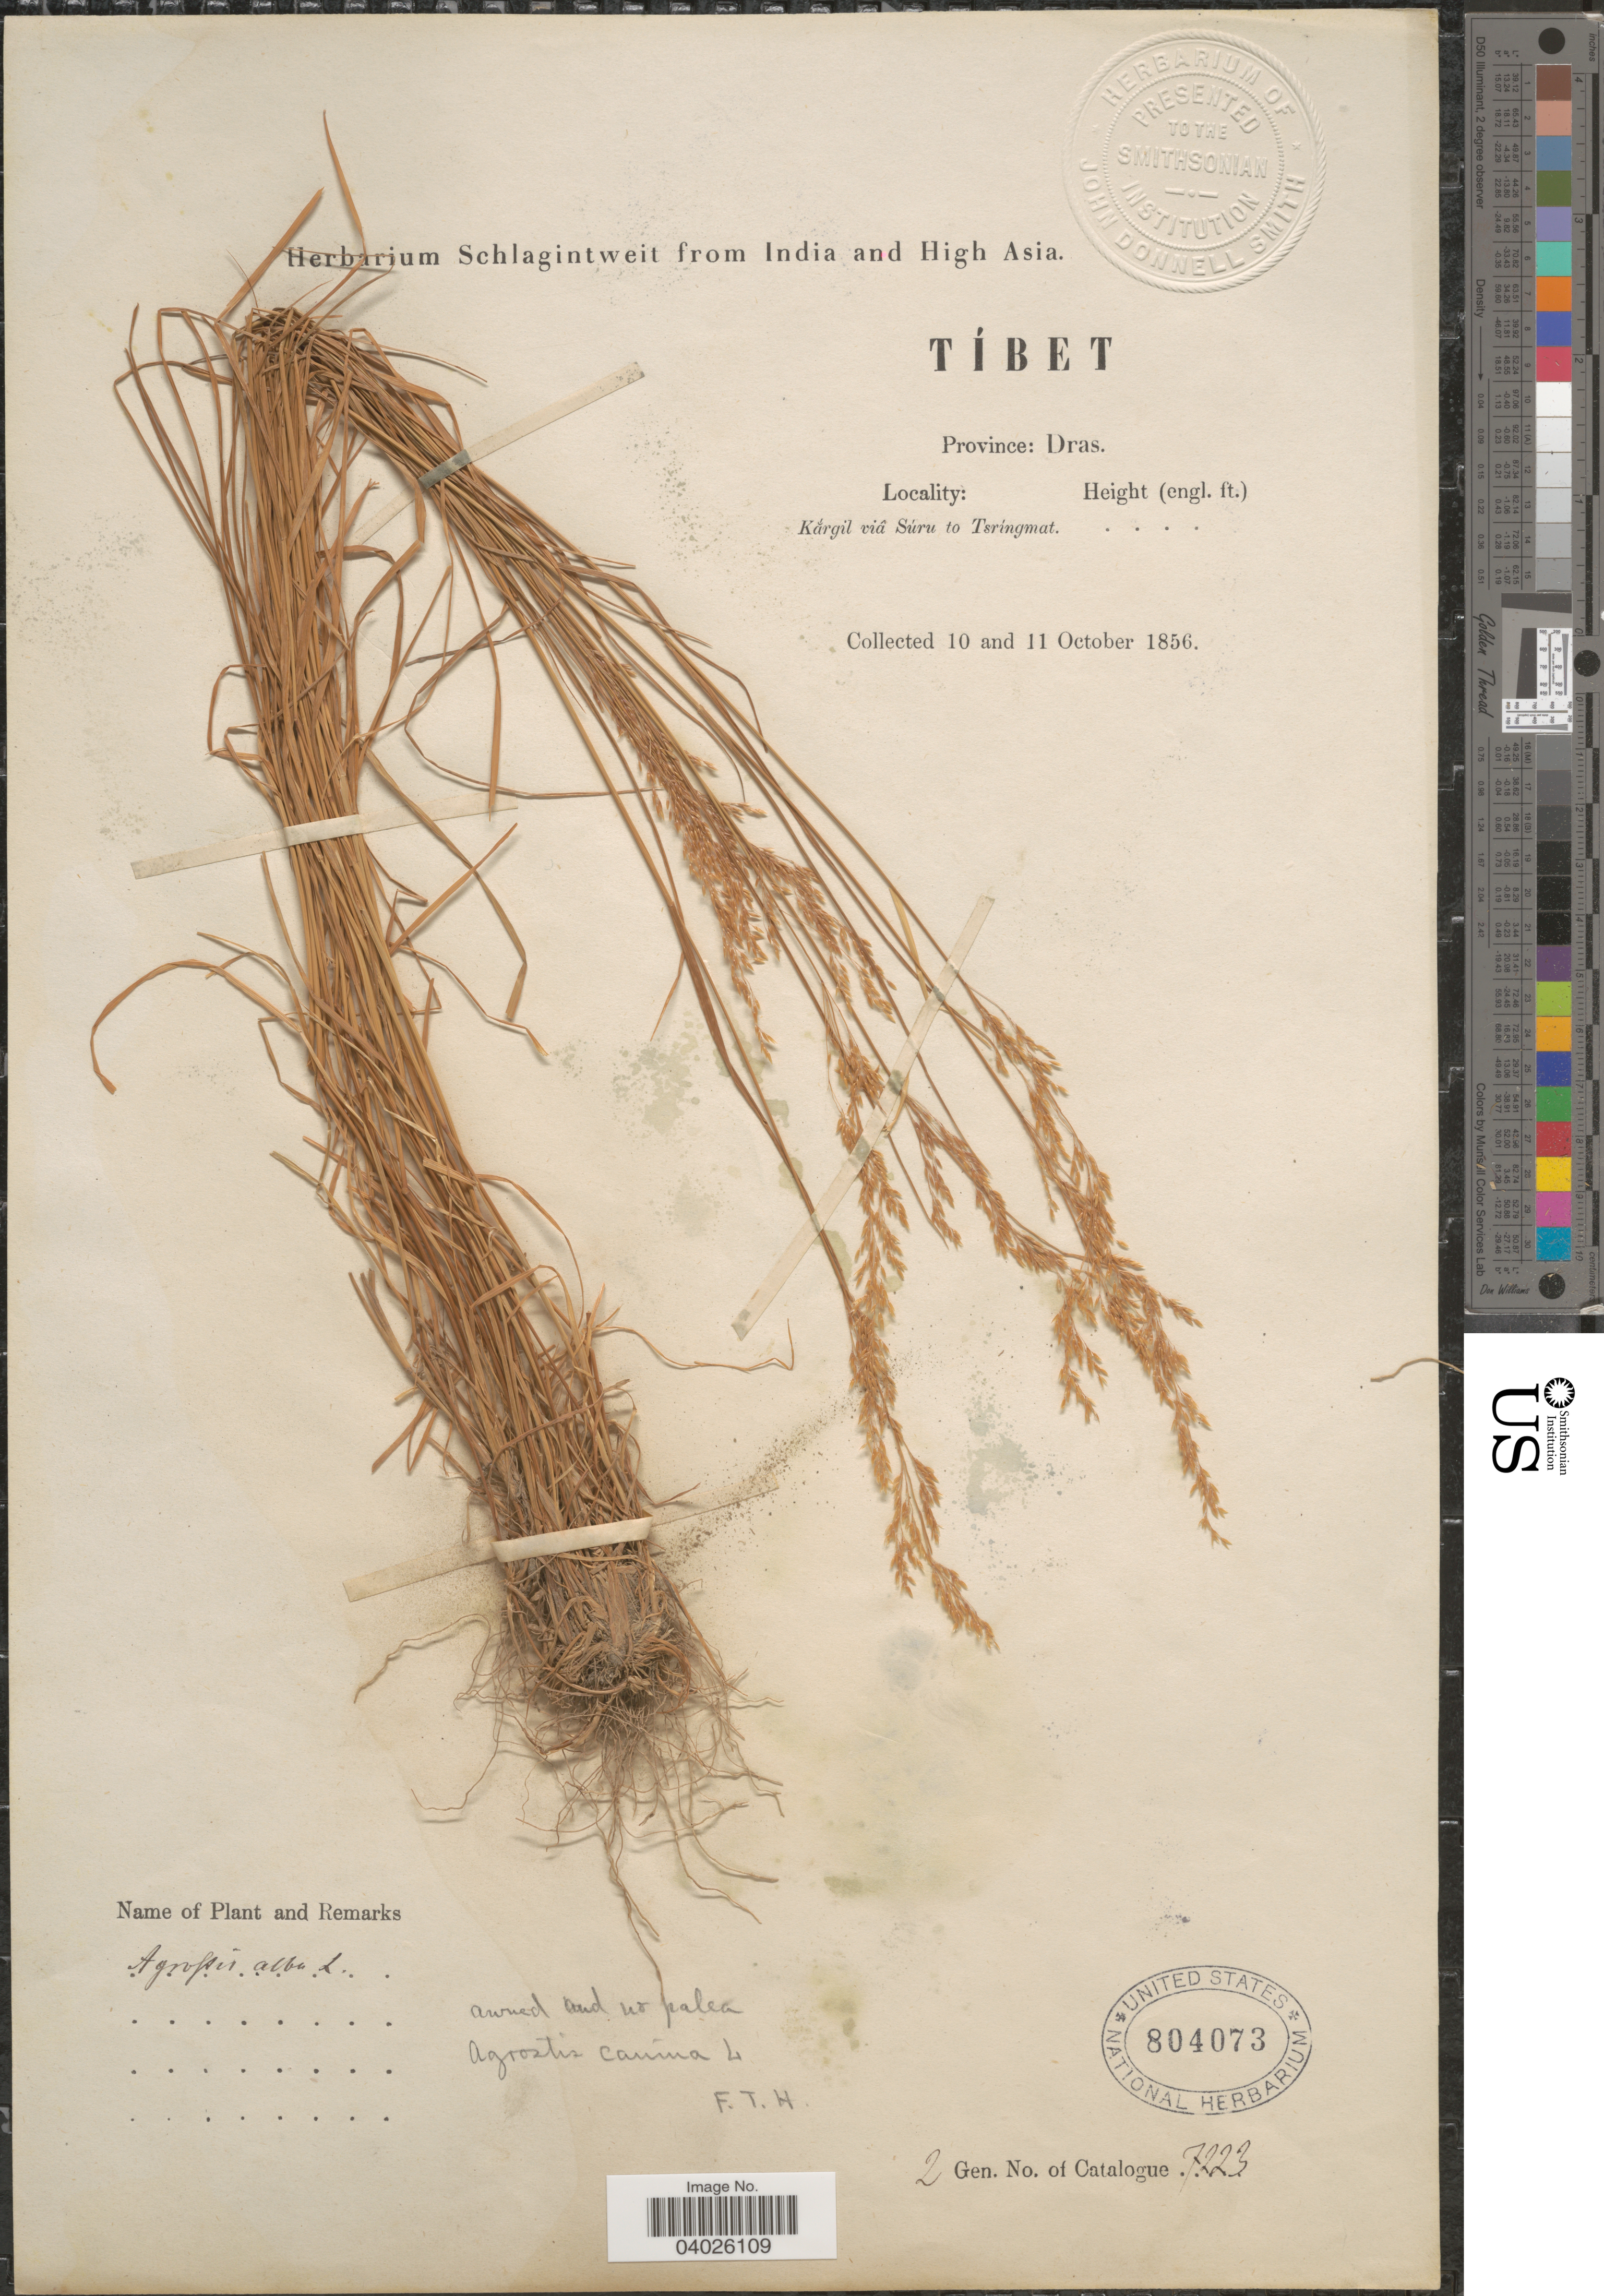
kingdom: Plantae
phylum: Tracheophyta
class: Liliopsida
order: Poales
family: Poaceae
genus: Agrostis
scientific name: Agrostis canina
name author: L.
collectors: ex herb. Schlagintweit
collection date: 1856-10-10/1856-10-11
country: China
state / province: Xizang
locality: Tíbet. Province: Dras. Kărgil viâ Súru to Tsríngmat.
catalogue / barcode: US 804073